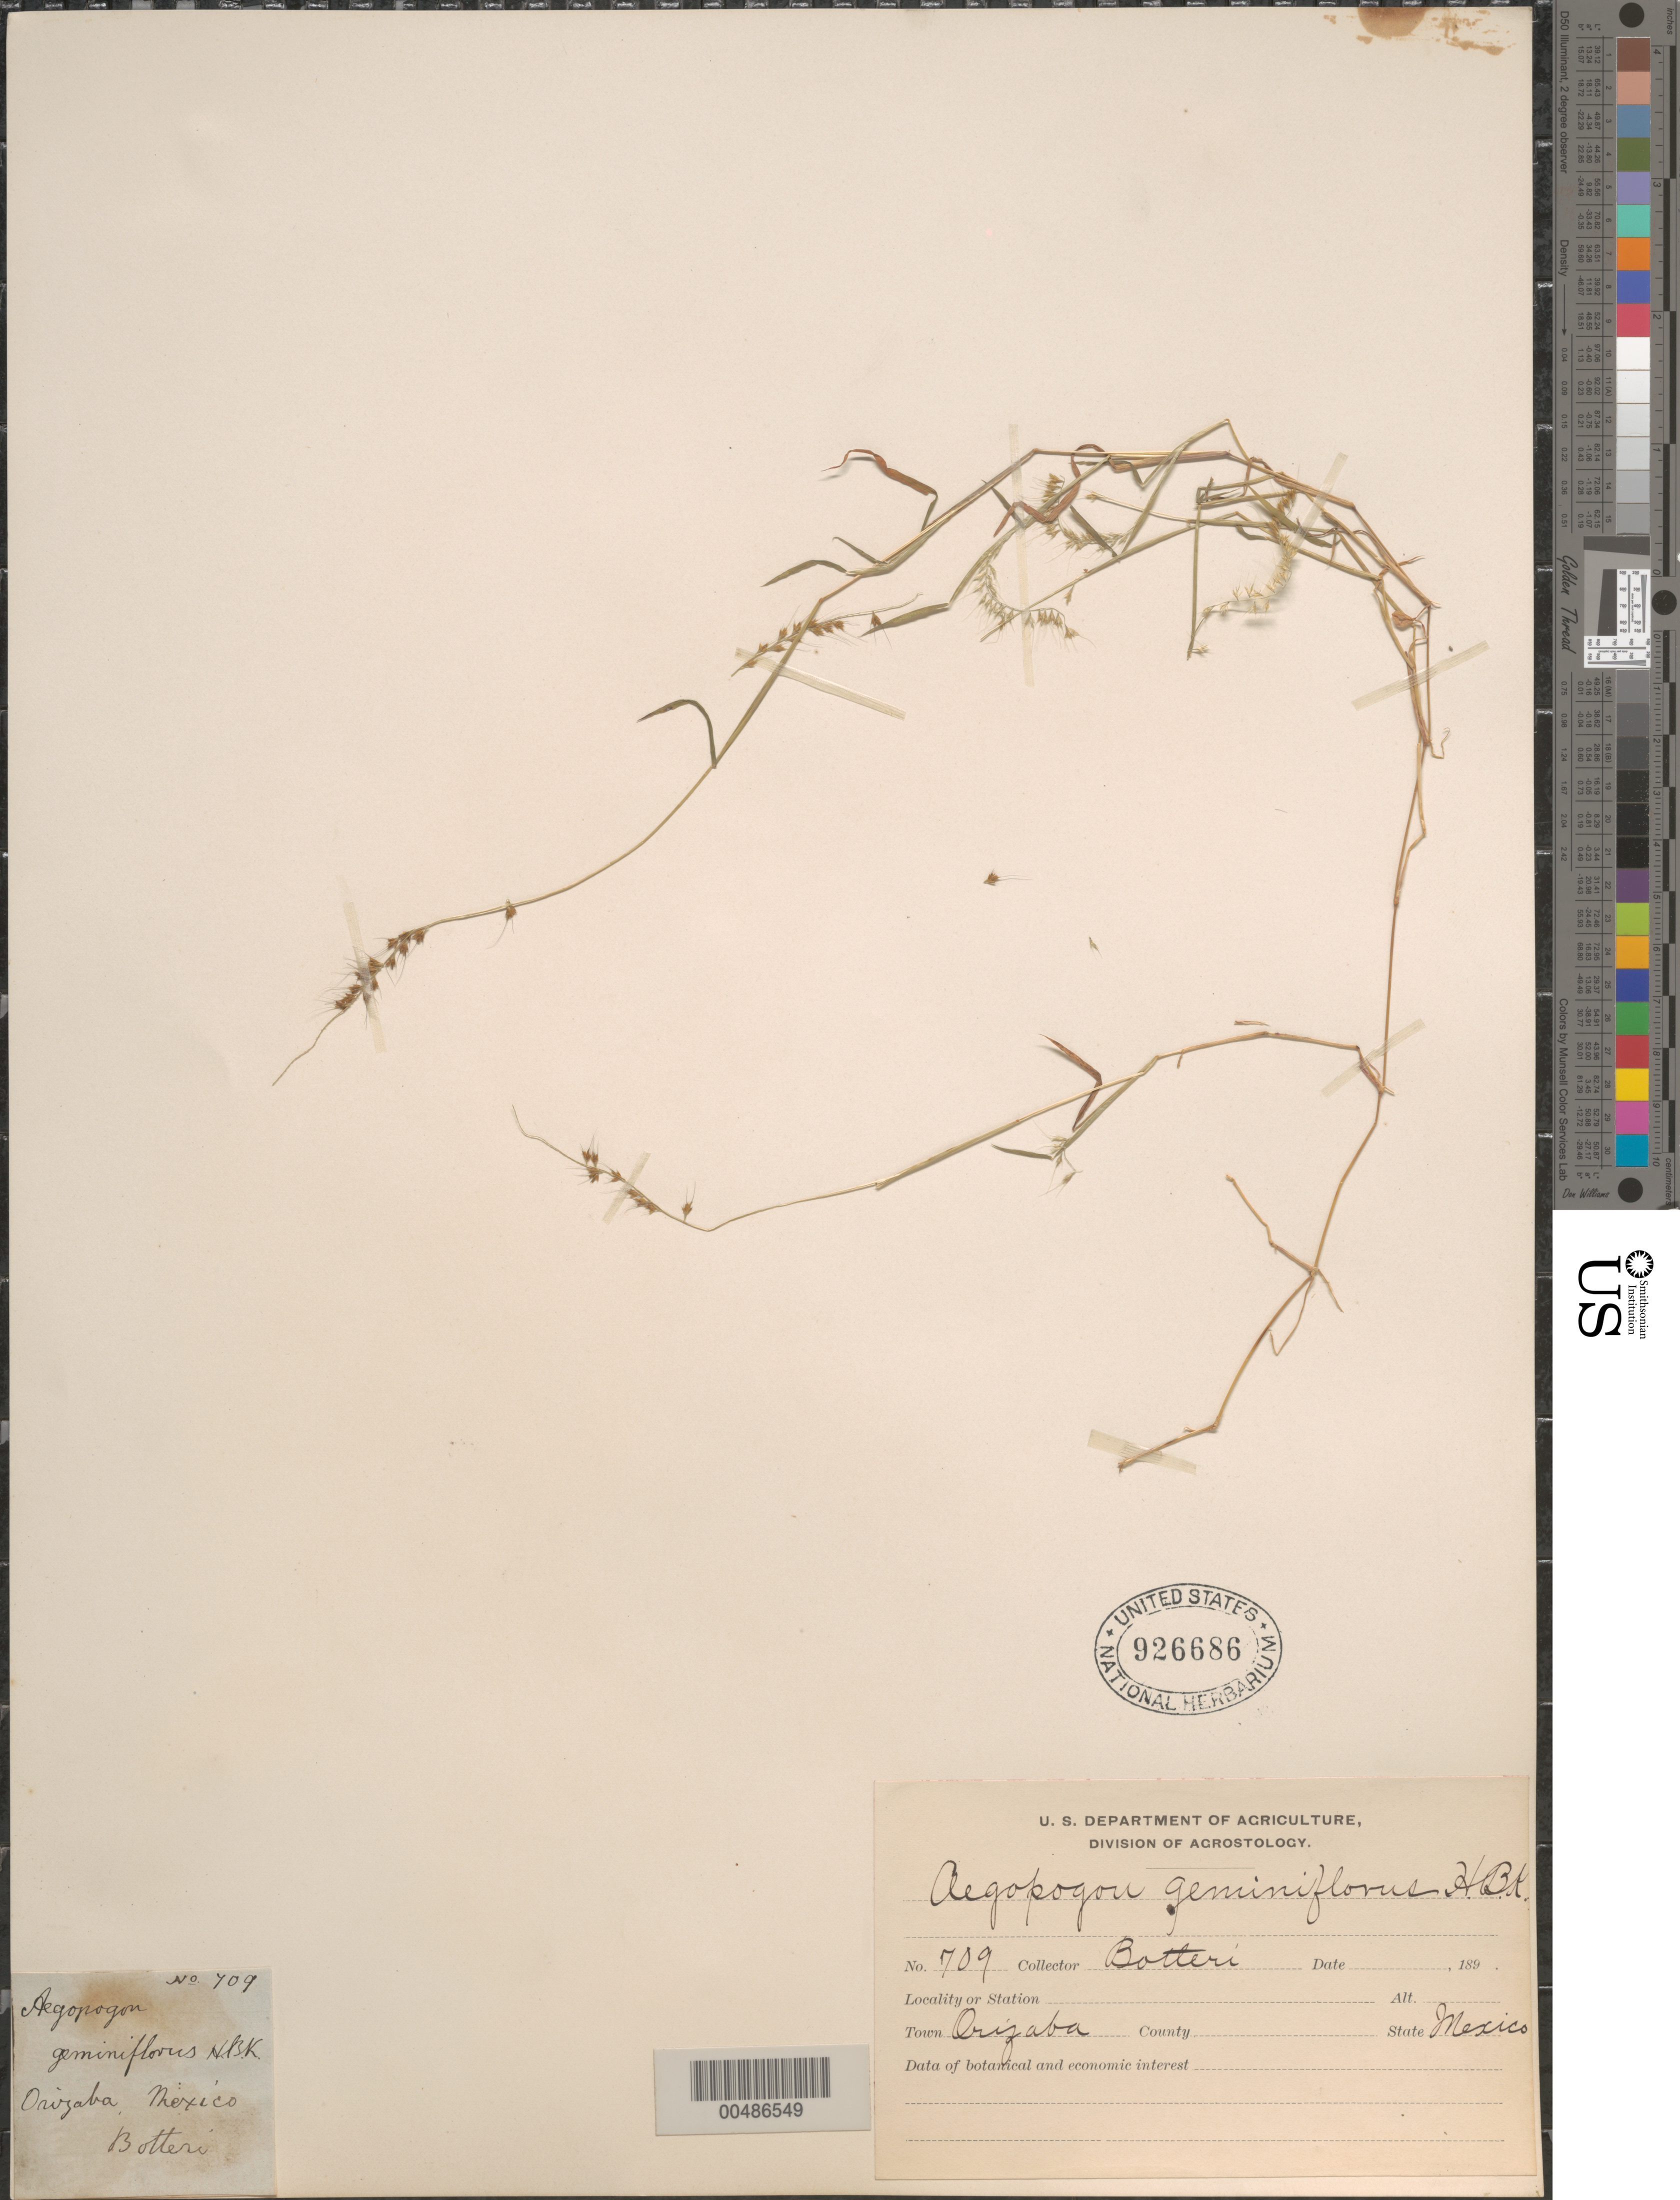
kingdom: Plantae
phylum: Tracheophyta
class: Liliopsida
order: Poales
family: Poaceae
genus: Aegopogon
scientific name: Aegopogon tenellus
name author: (DC.) Trin.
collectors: -. Botteri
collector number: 709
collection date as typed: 189?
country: Mexico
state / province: Veracruz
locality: Orizaba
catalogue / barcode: US 926686